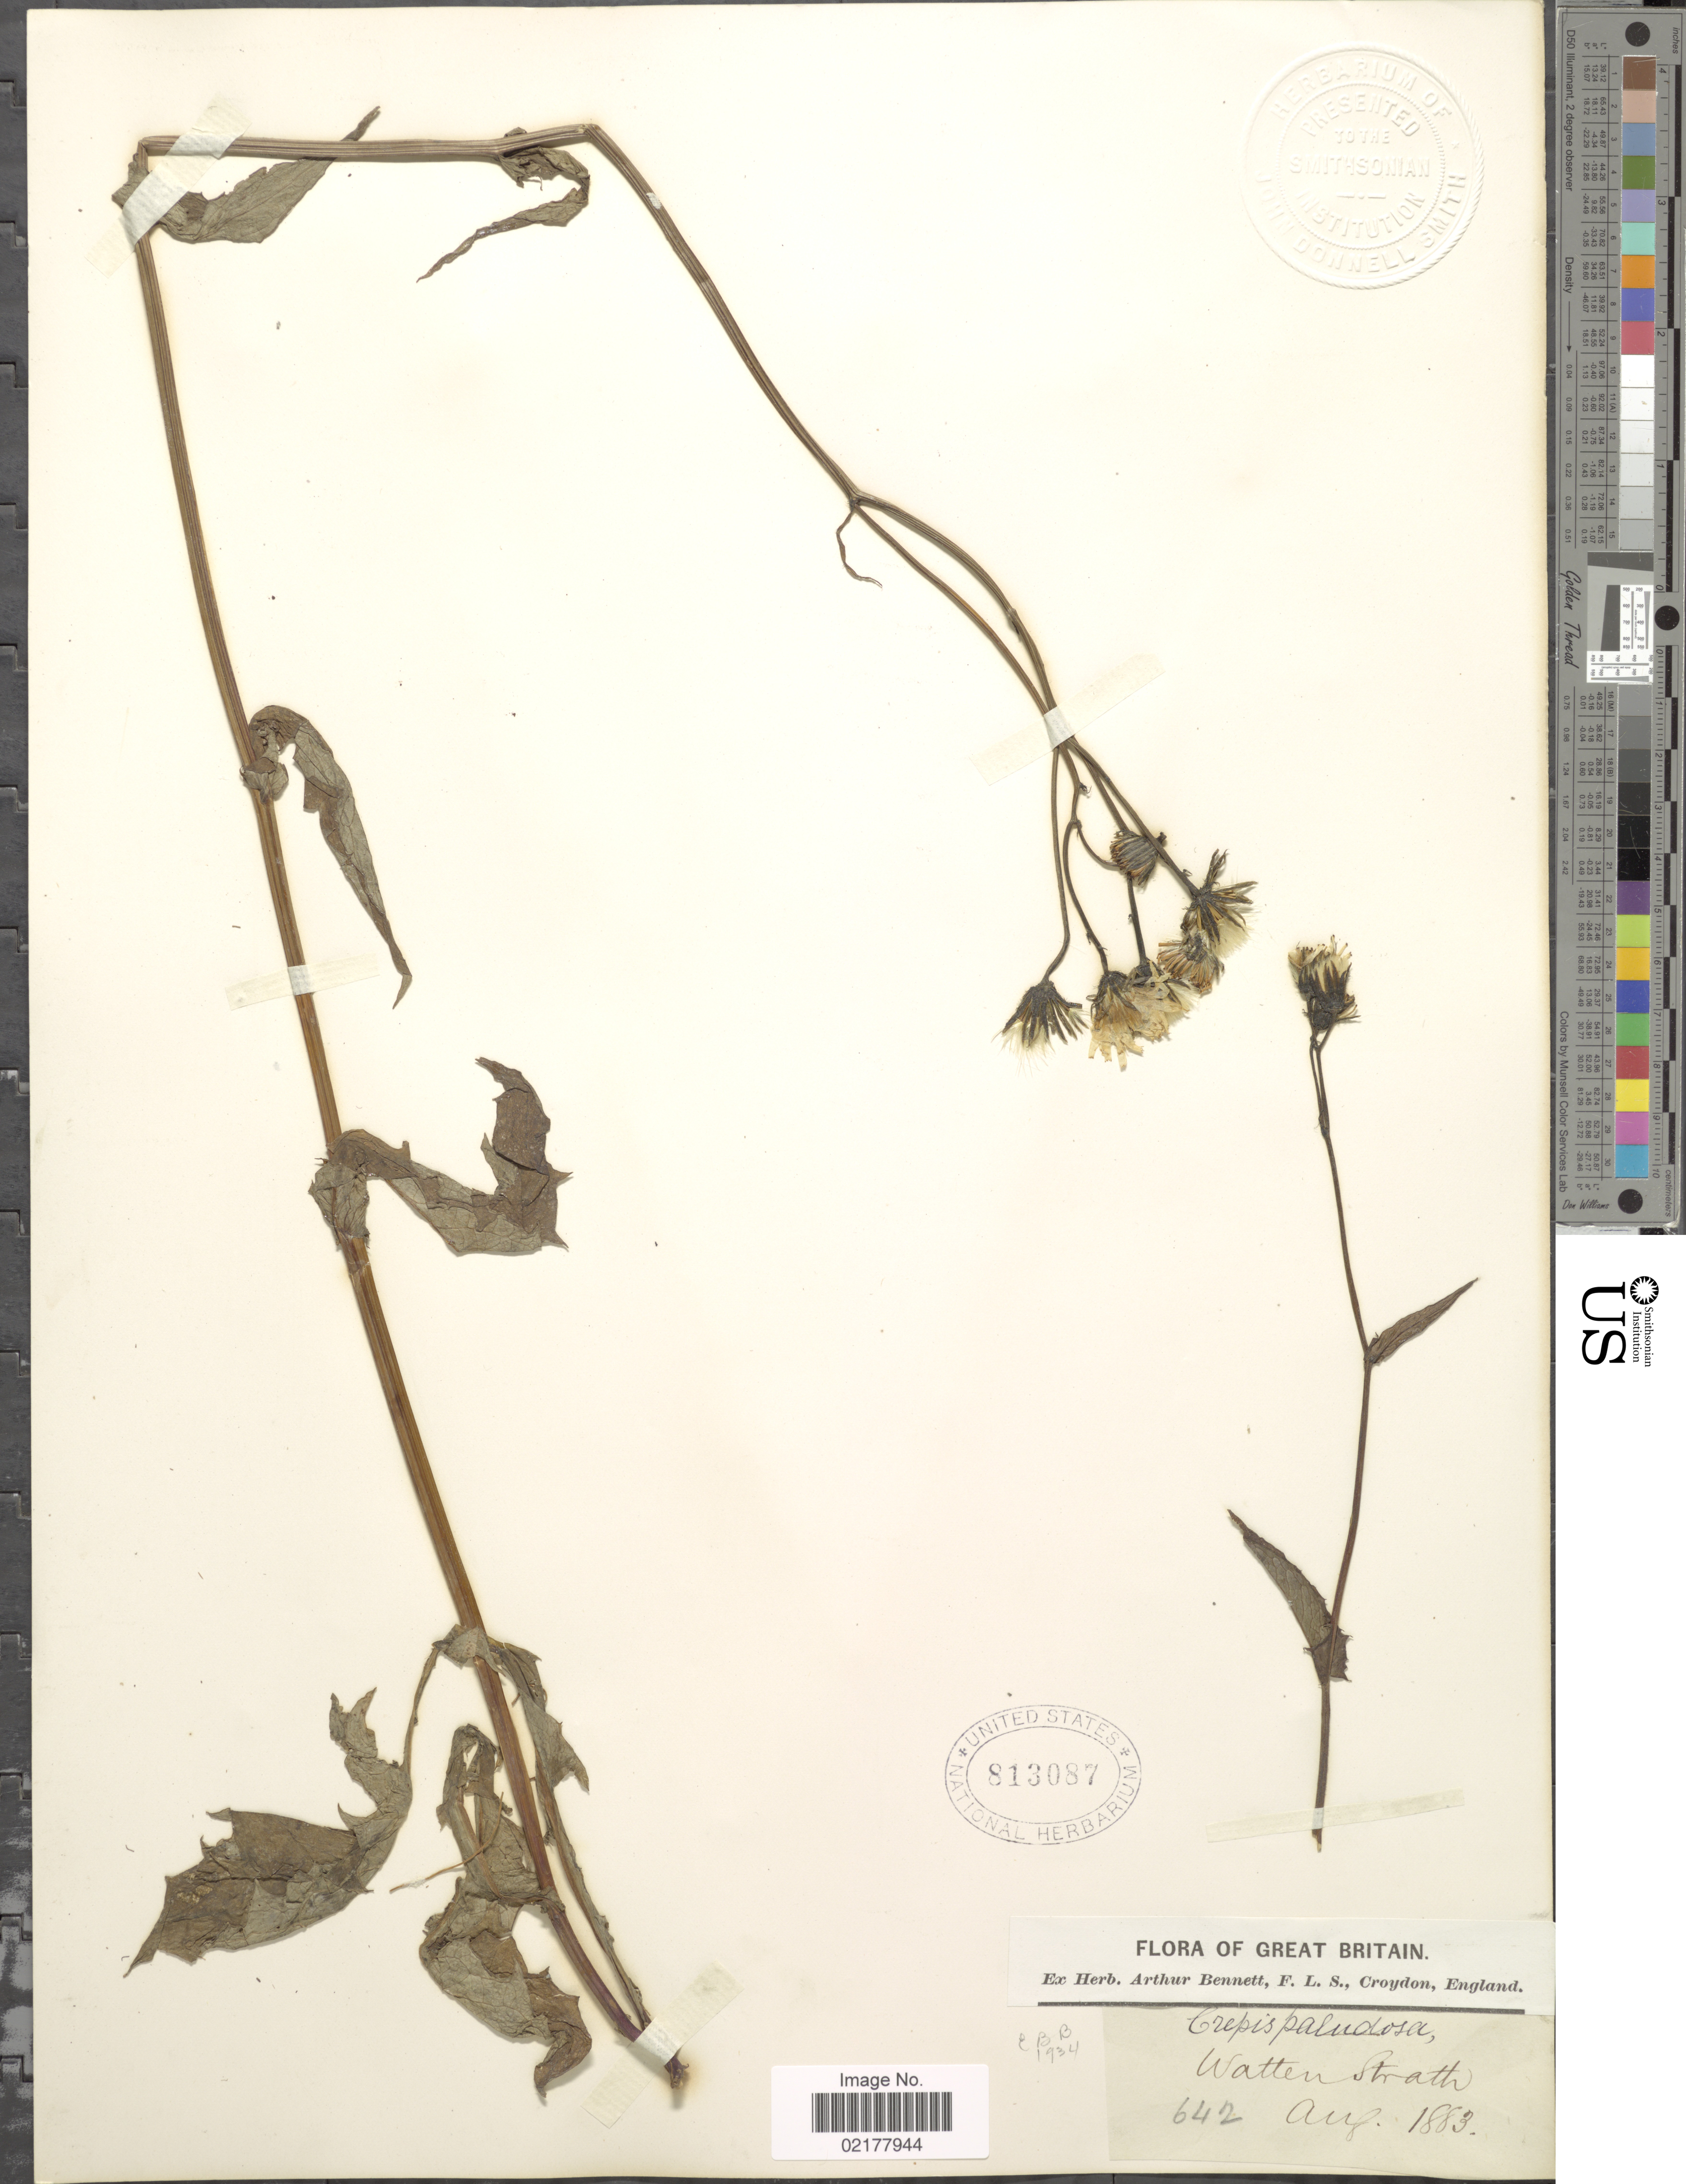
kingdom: Plantae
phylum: Tracheophyta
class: Magnoliopsida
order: Asterales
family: Asteraceae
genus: Crepis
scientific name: Crepis paludosa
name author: (L.) Moench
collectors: ex herb. Arthur Bennett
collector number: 642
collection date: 1883-08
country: United Kingdom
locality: Grat Britain. Watten Strath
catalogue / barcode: US 813087